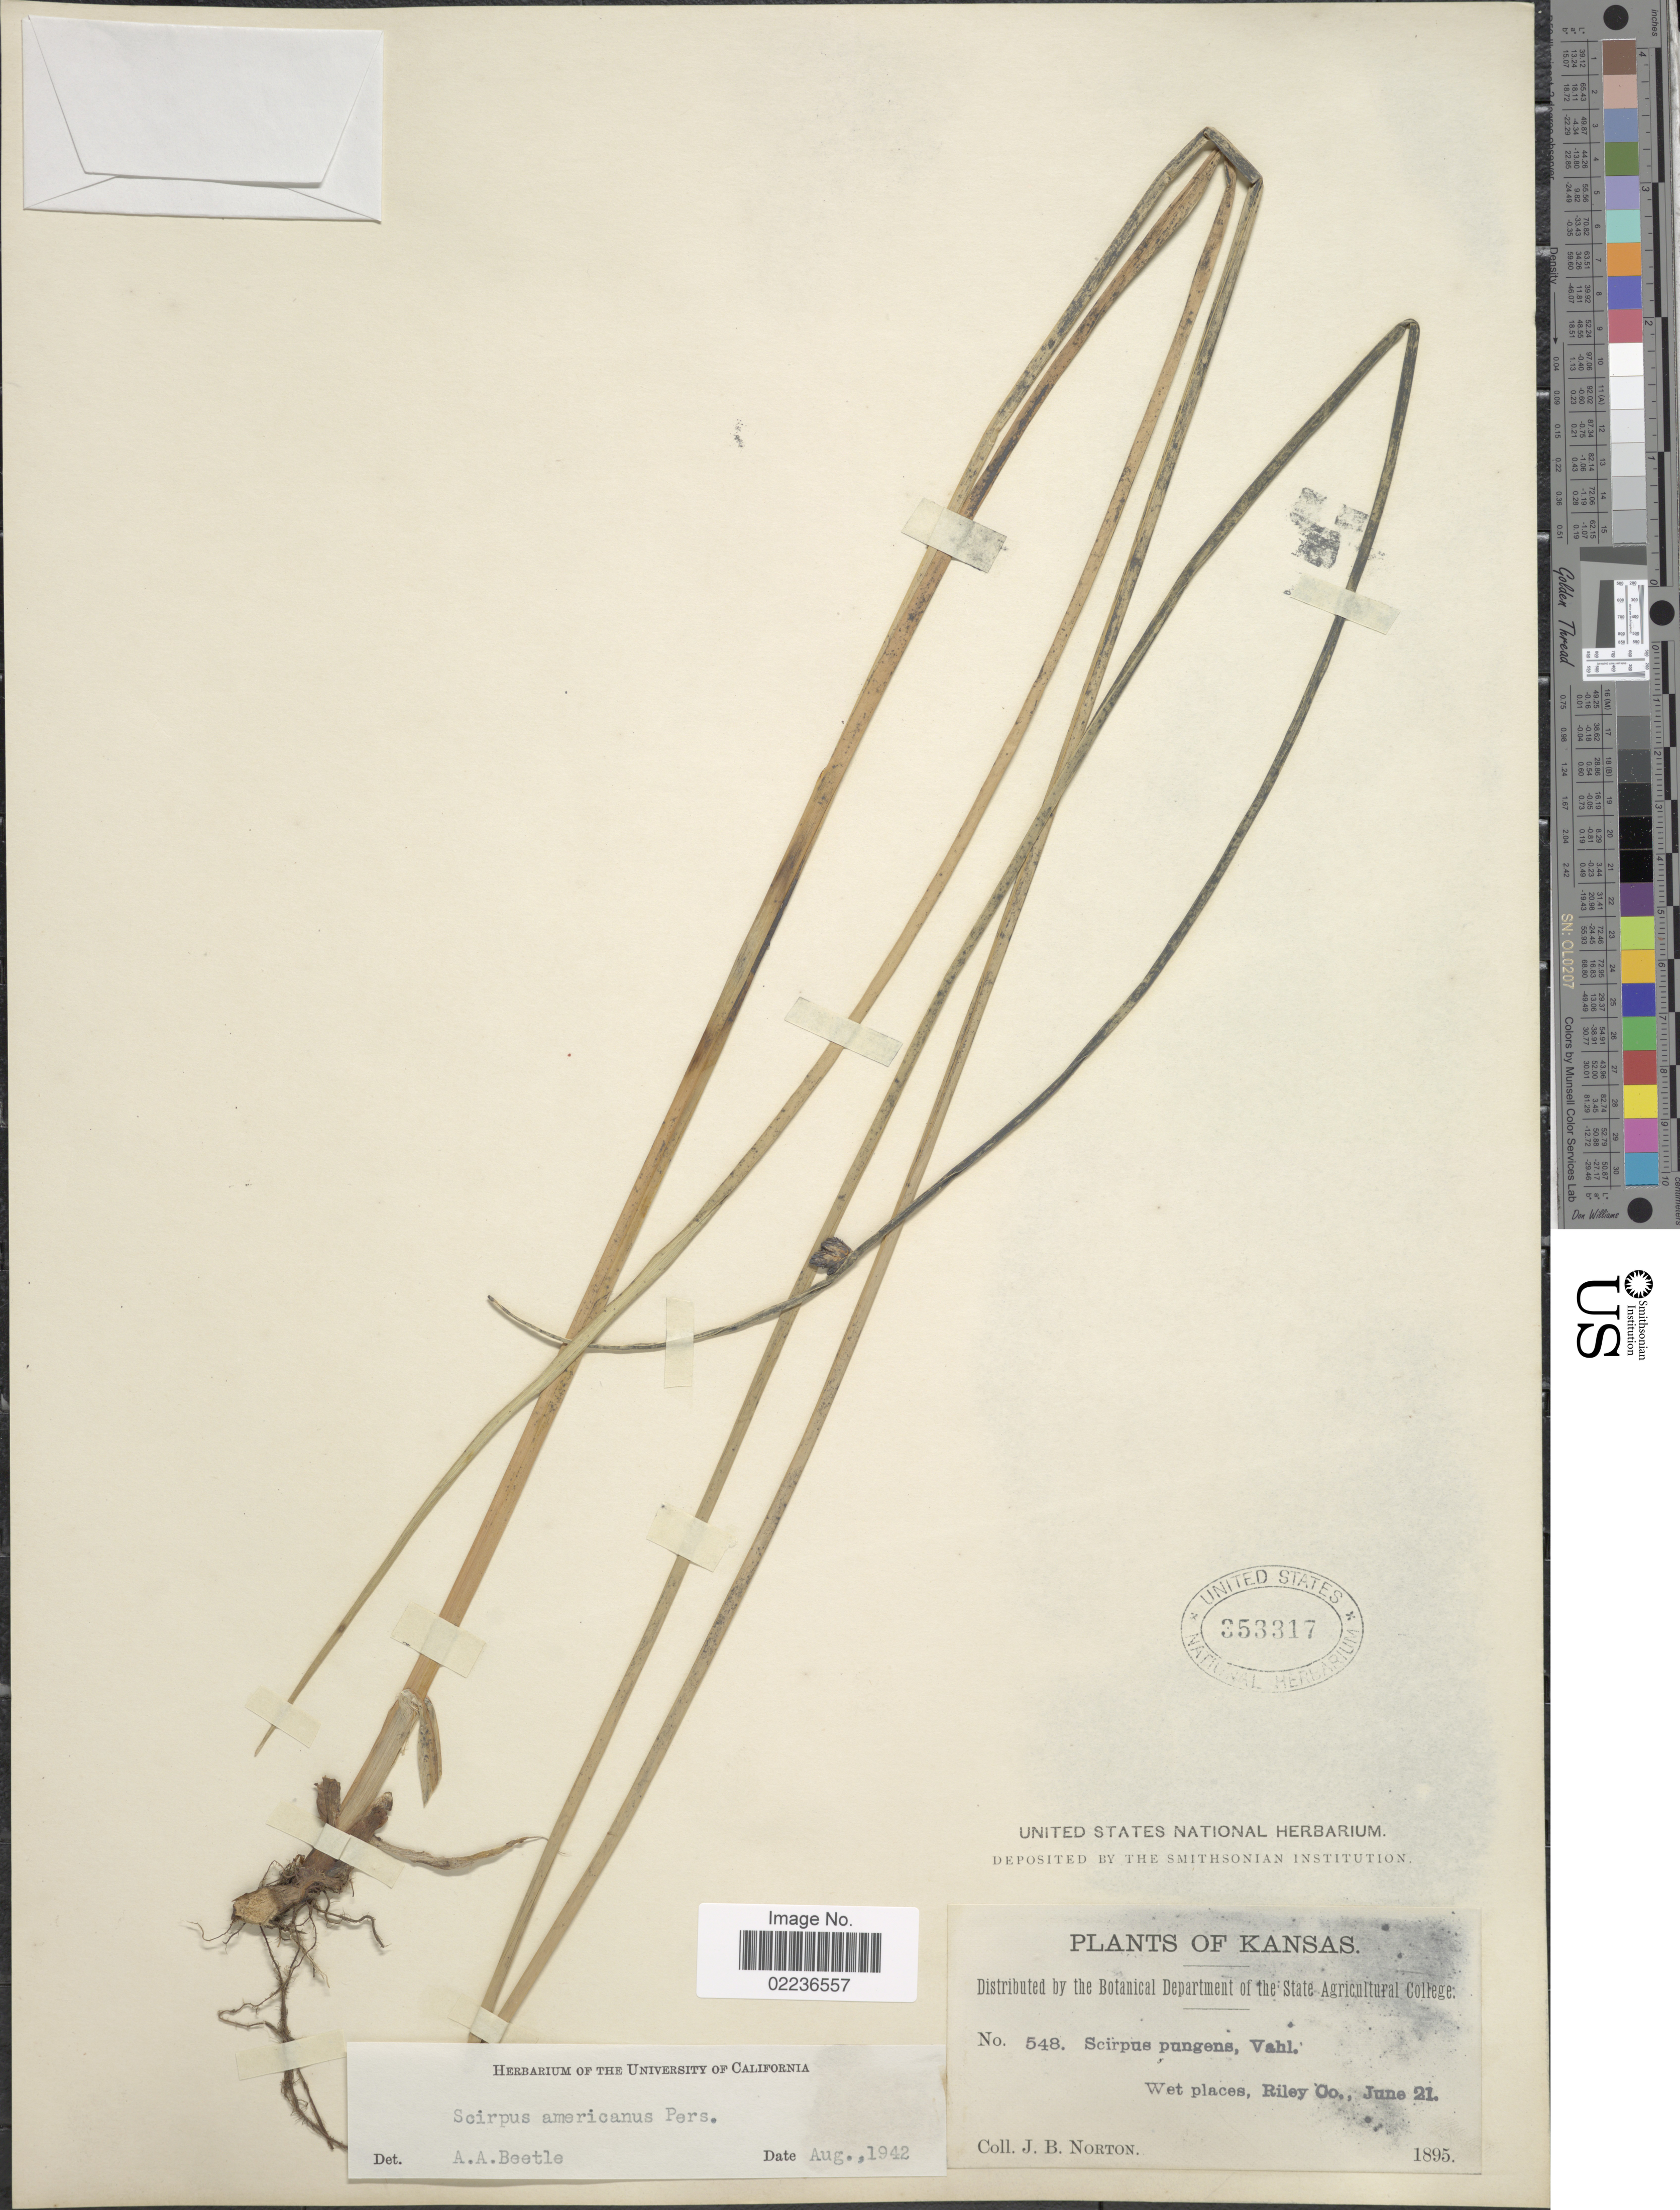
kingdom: Plantae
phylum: Tracheophyta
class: Liliopsida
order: Poales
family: Cyperaceae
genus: Schoenoplectus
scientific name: Schoenoplectus pungens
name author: (Vahl) Palla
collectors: J. B. Norton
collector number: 548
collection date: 1895-06-21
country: United States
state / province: Kansas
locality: Wet places, Riley Co.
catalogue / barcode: US 353317